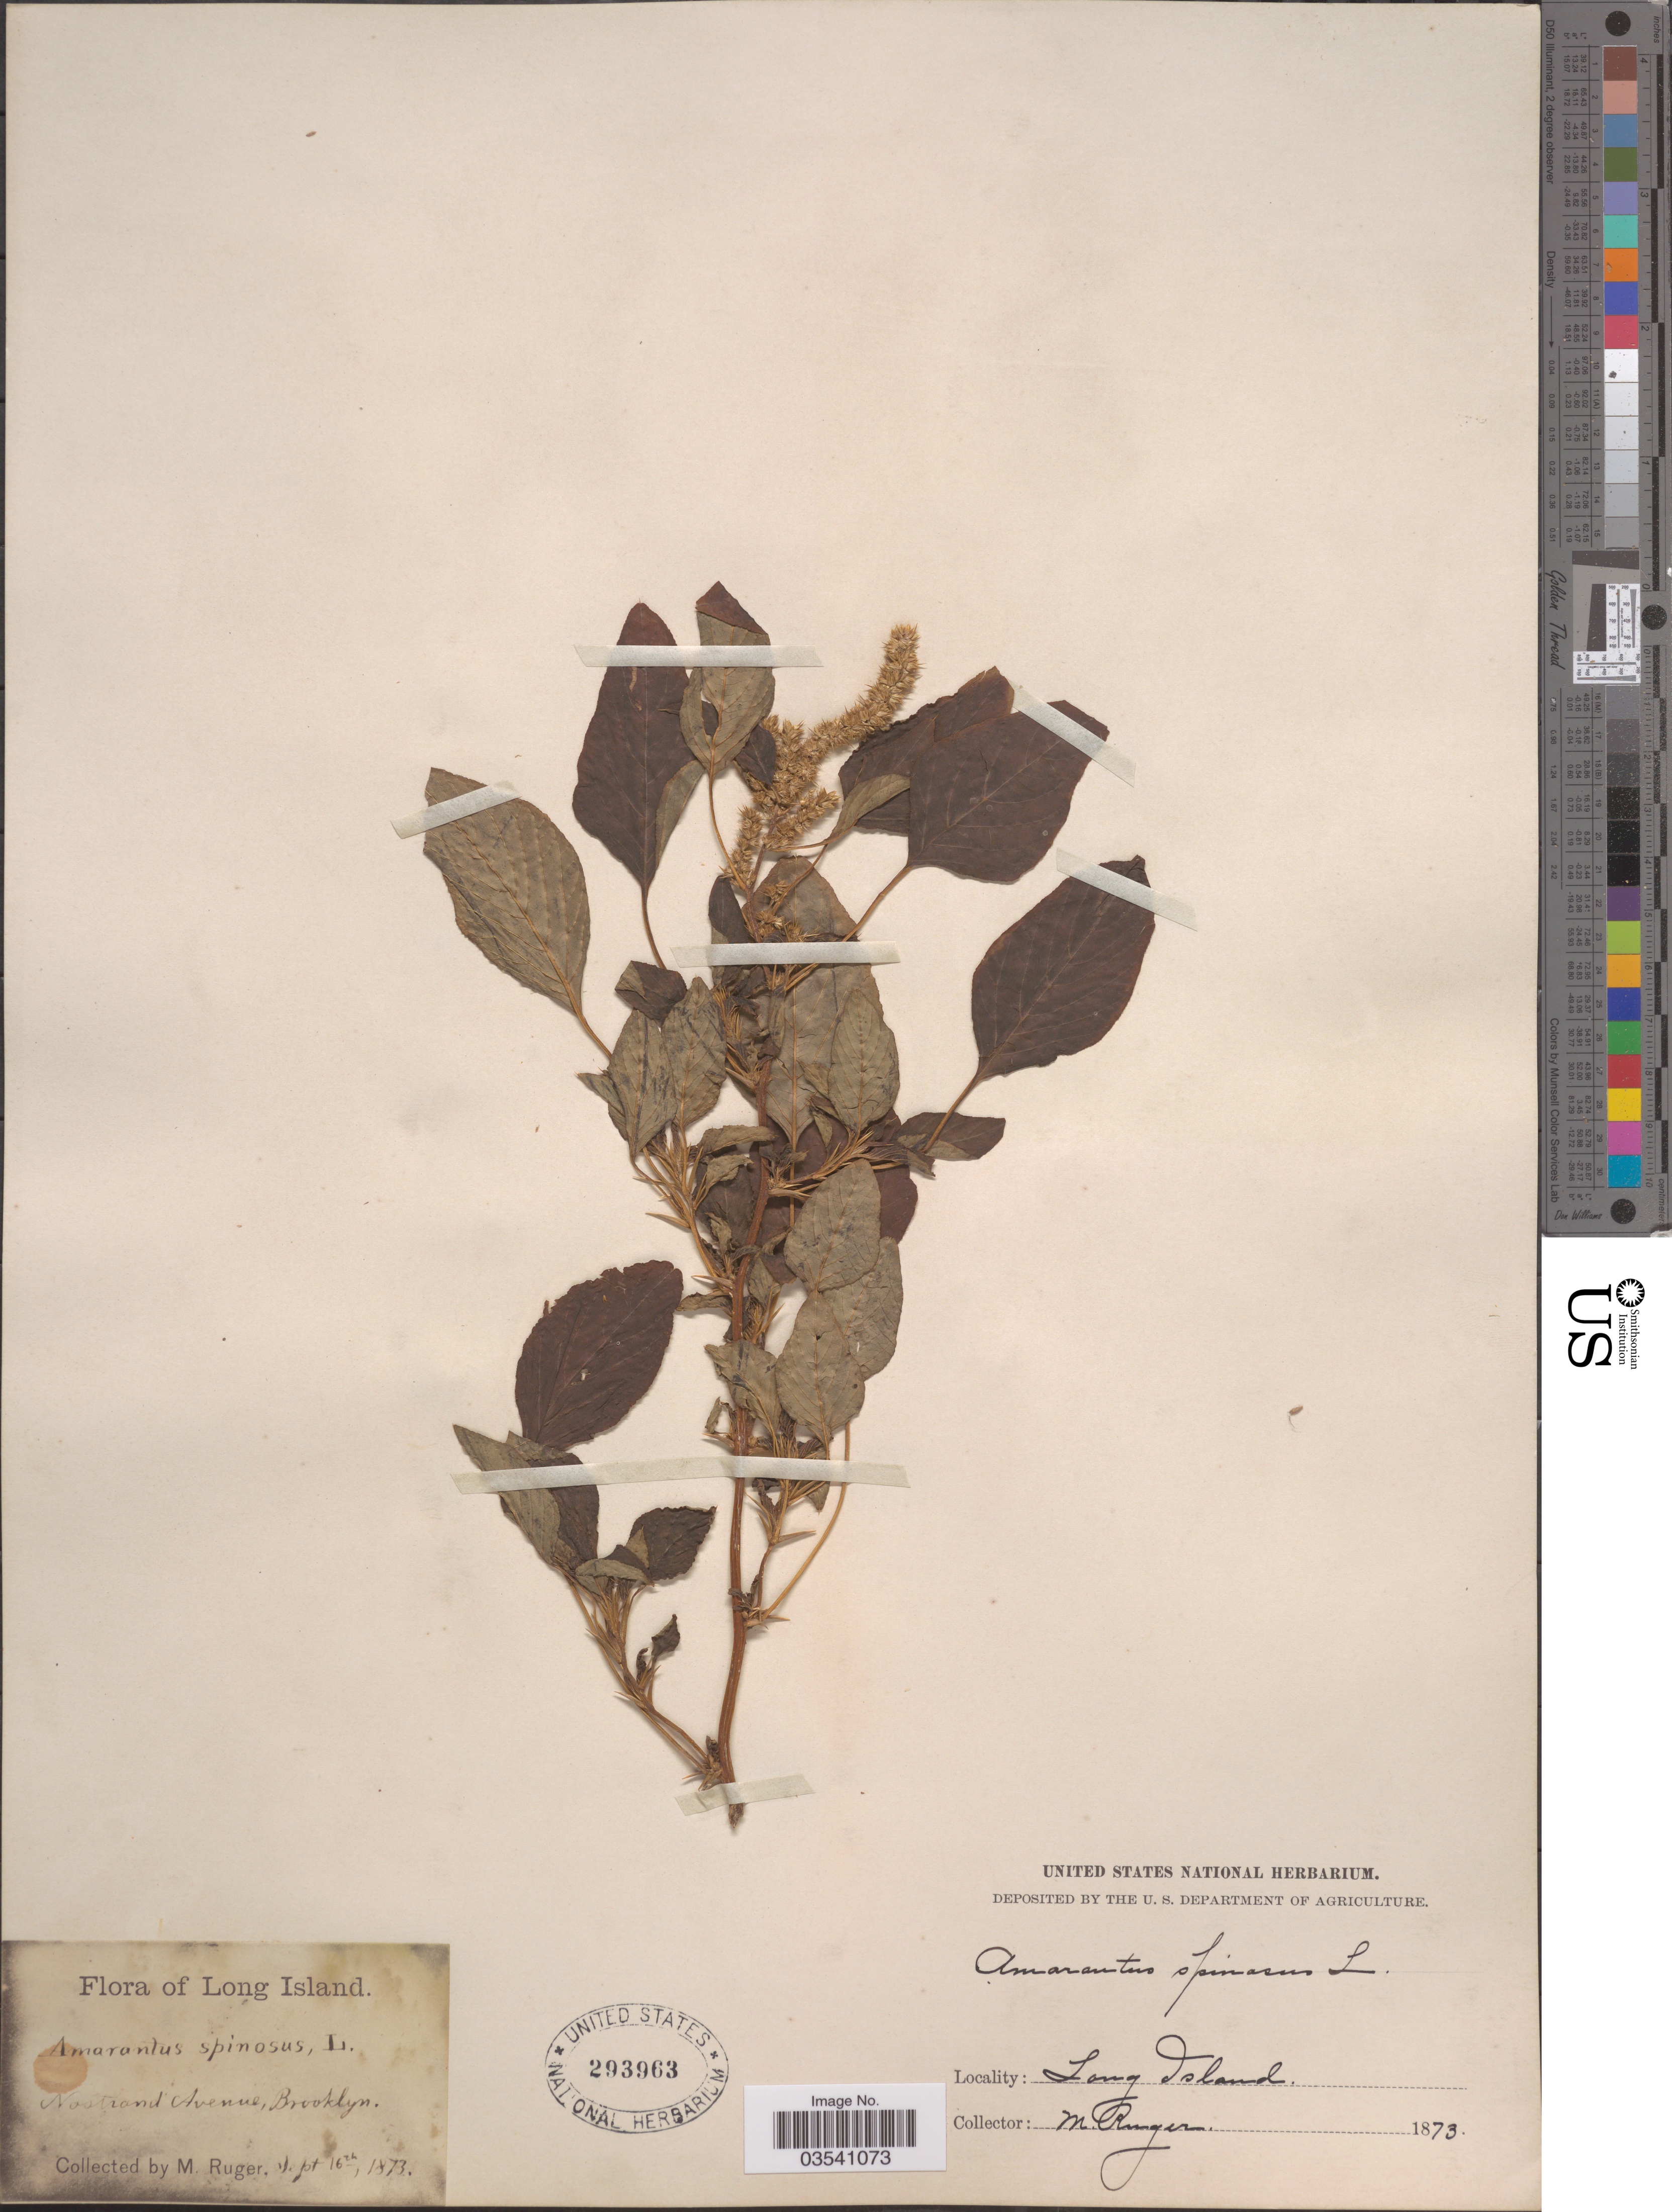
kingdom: Plantae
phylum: Tracheophyta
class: Magnoliopsida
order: Caryophyllales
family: Amaranthaceae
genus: Amaranthus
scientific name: Amaranthus spinosus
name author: L.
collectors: M. Ruger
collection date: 1873-09-16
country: United States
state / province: New York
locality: Long Island. Nostrand Avenue, Brooklyn.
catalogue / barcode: US 293963